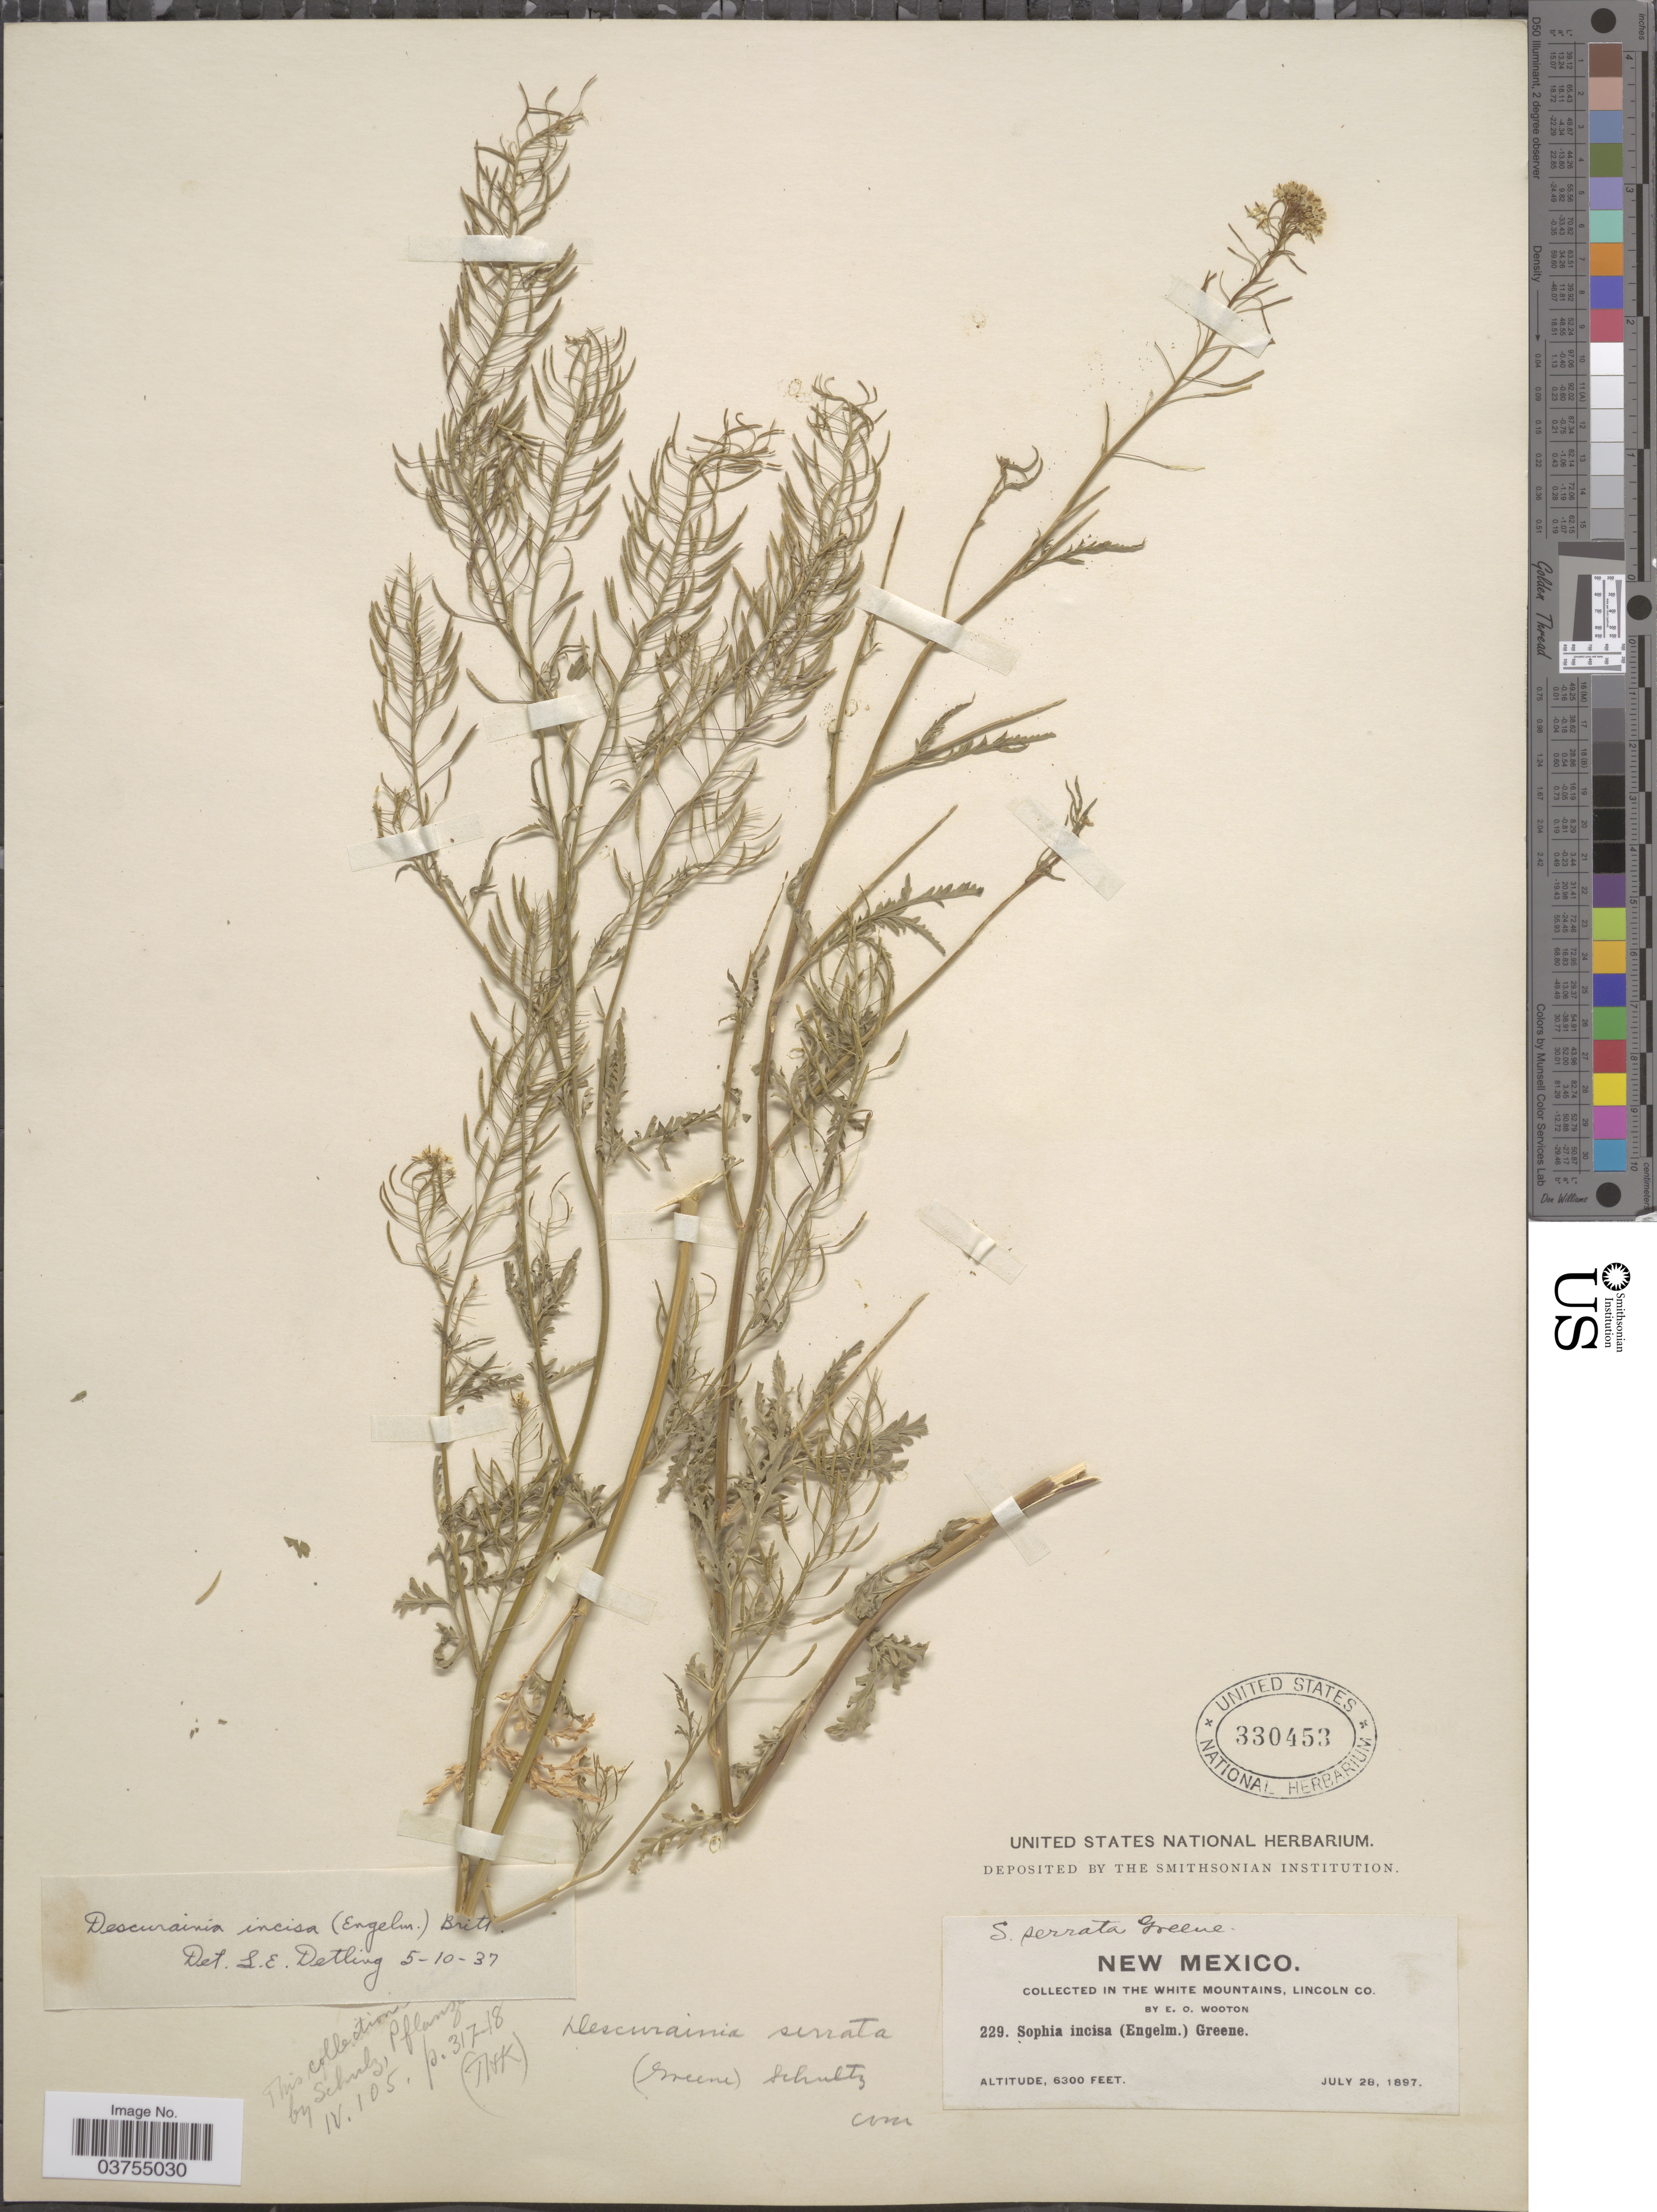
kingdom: Plantae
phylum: Tracheophyta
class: Magnoliopsida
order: Brassicales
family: Brassicaceae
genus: Descurainia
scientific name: Descurainia richardsonii subsp. incisa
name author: (Engelm. ex A. Gray) Detling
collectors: E. O. Wooton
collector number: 229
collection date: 1897-07-28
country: United States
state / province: New Mexico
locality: In the White Mountains, Lincoln Co.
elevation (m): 1920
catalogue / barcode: US 330453